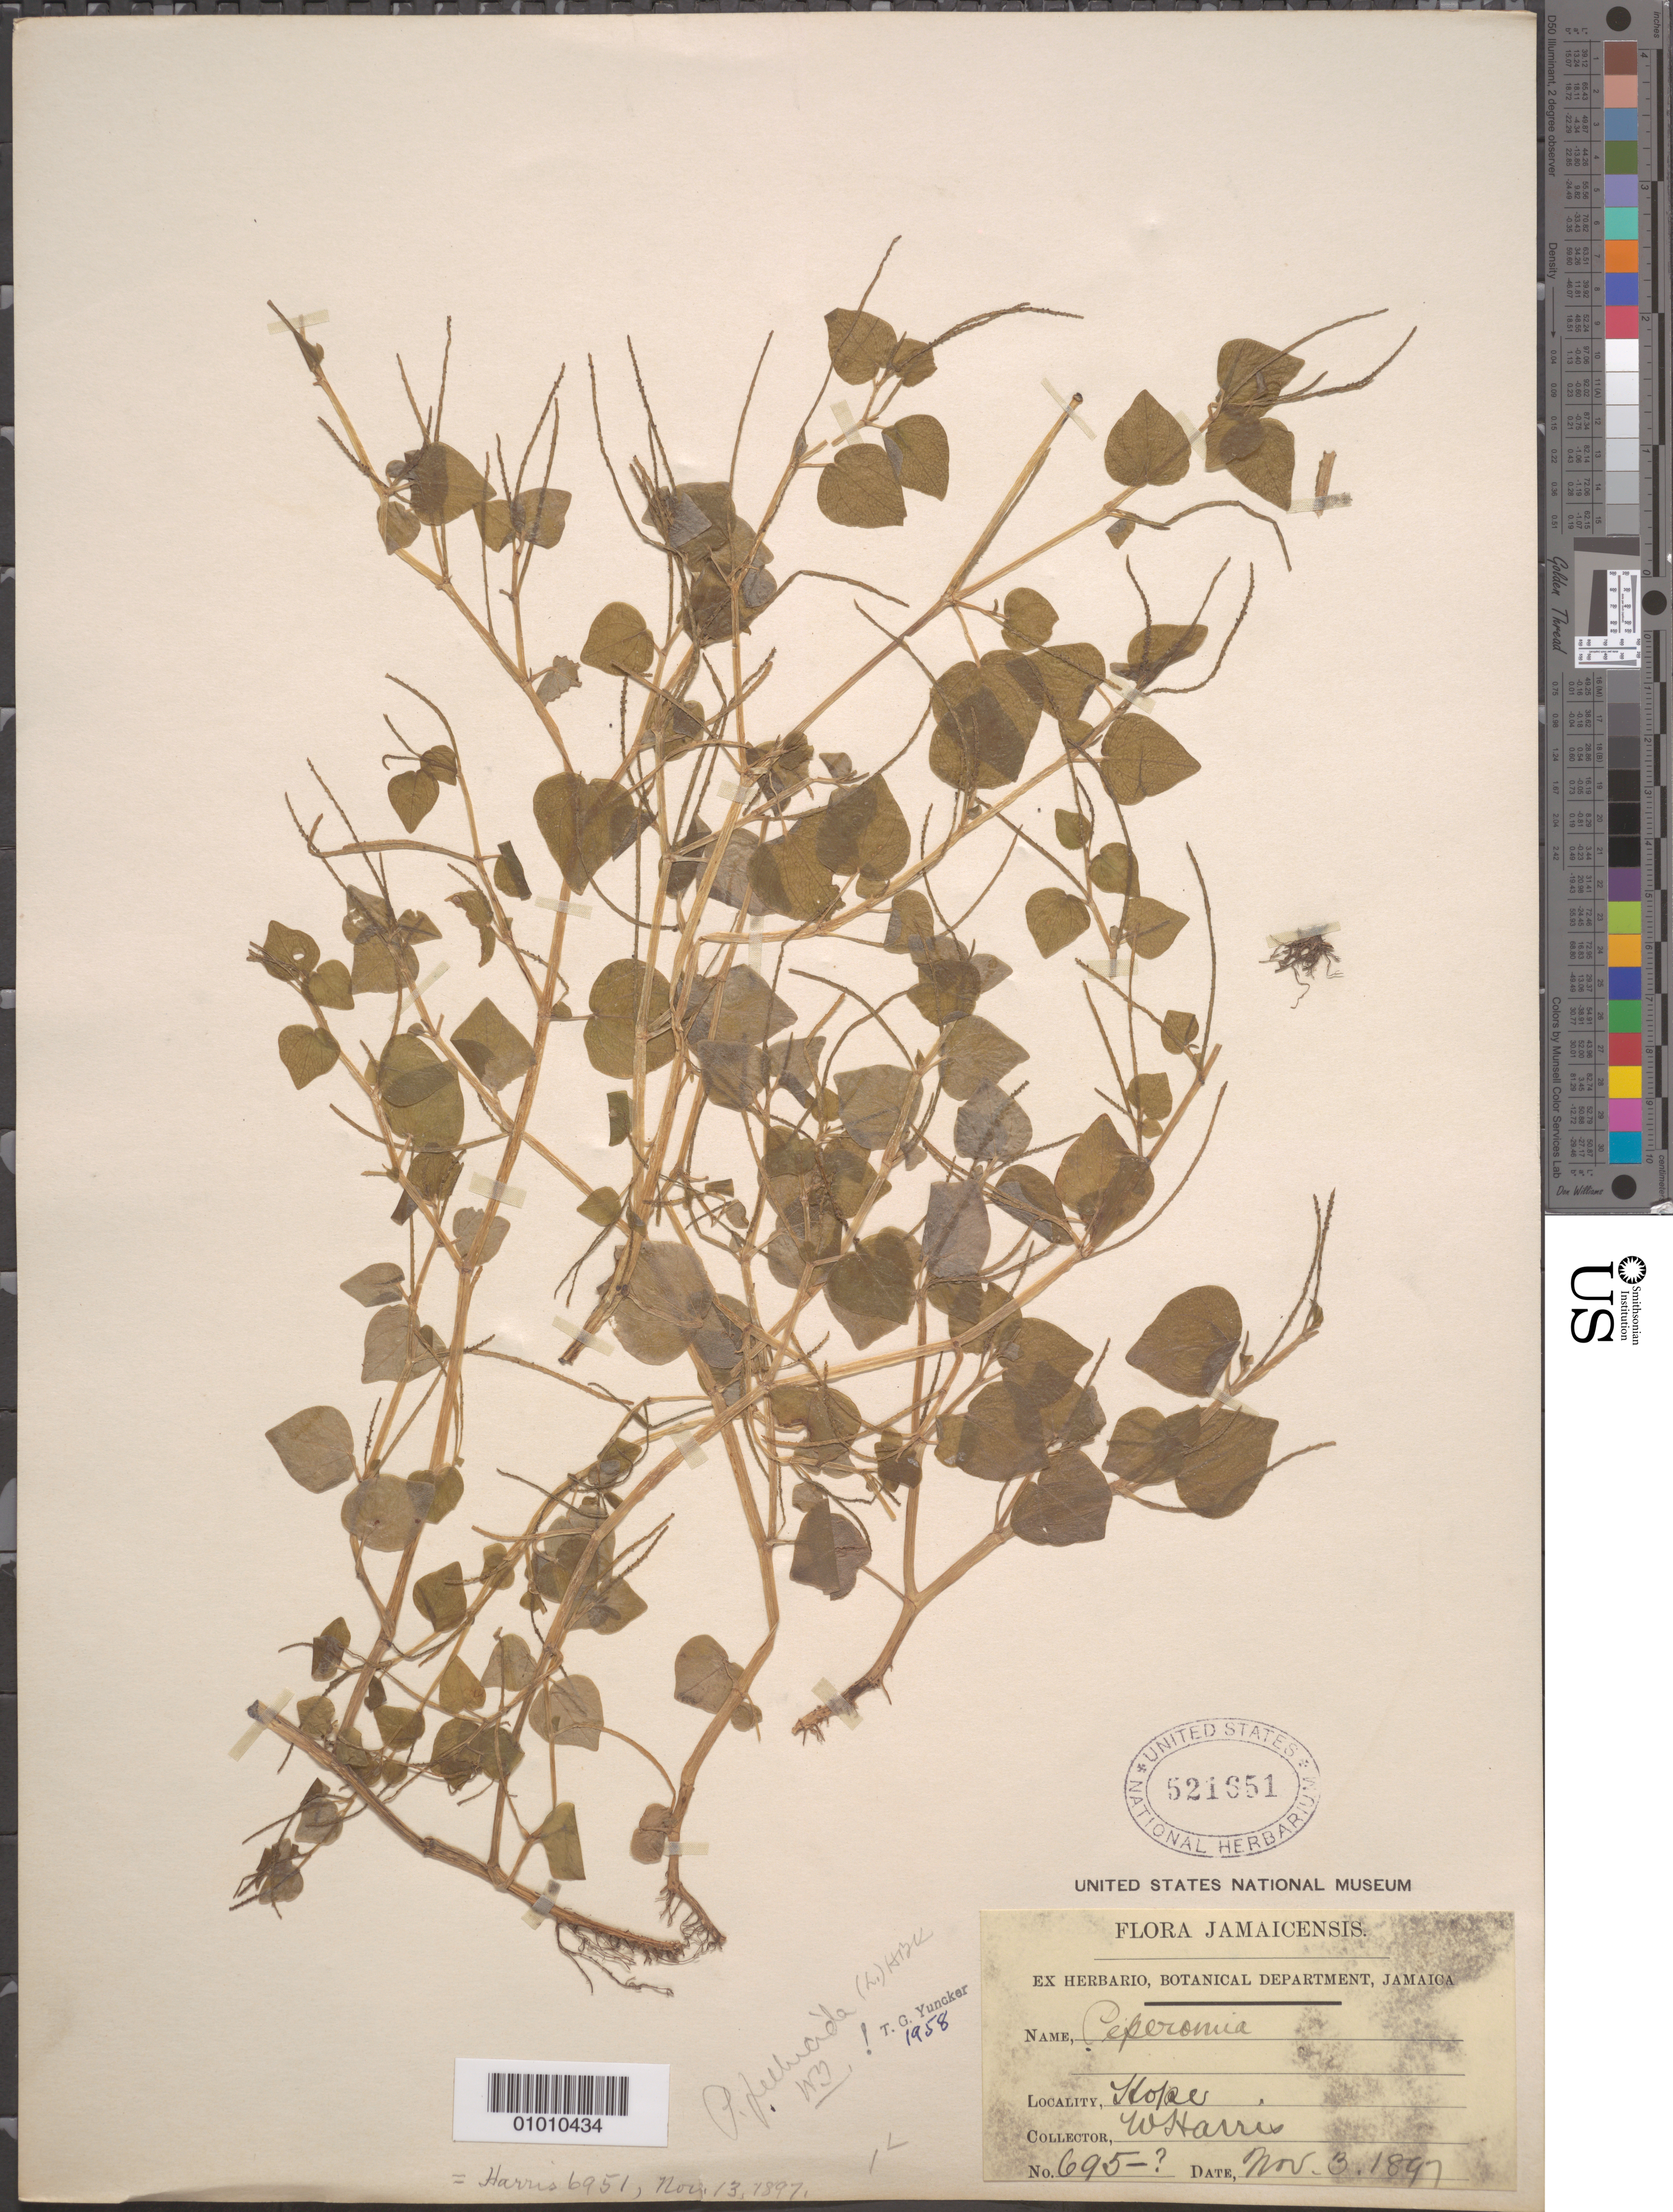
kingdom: Plantae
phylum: Tracheophyta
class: Magnoliopsida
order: Piperales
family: Piperaceae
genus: Peperomia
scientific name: Peperomia pellucida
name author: (L.) Kunth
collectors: W. Harris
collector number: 695-?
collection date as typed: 03 Nov 1897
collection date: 1897-11-03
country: Jamaica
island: Jamaica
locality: Hope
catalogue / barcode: US 521651